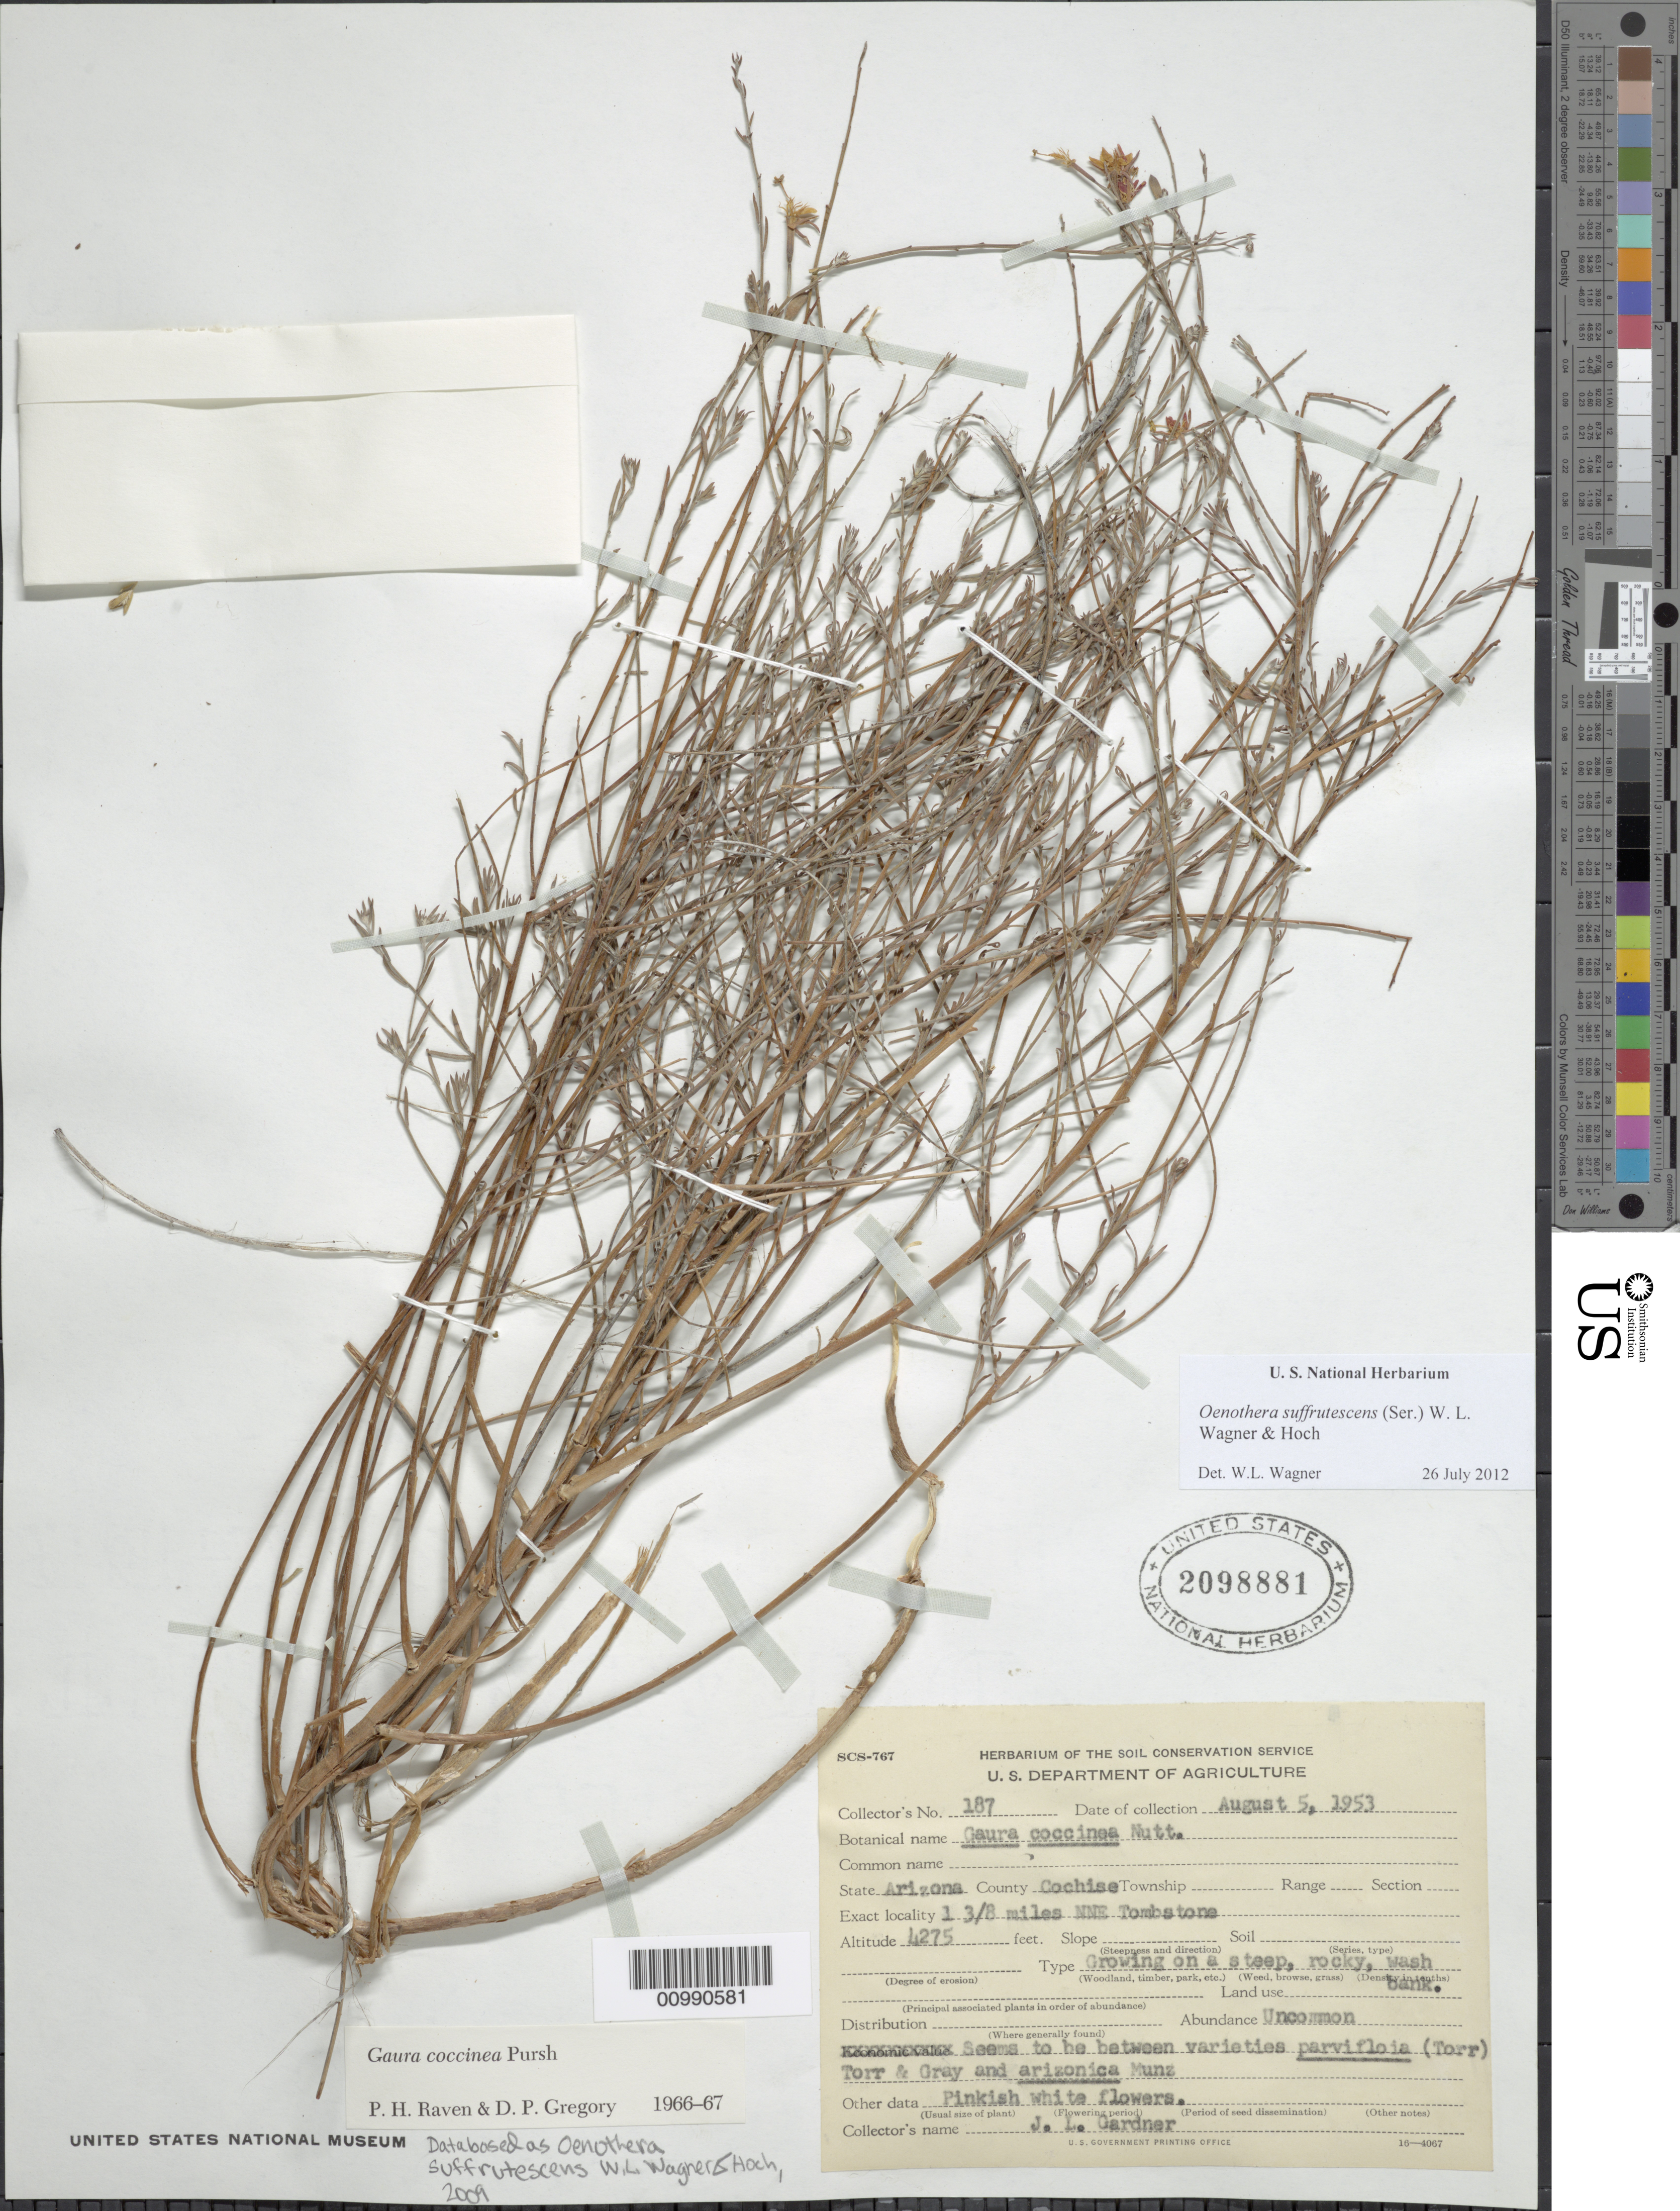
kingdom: Plantae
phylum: Tracheophyta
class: Magnoliopsida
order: Myrtales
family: Onagraceae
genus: Oenothera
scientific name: Oenothera suffrutescens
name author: (Ser.) W.L. Wagner & Hoch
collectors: J. L. Gardner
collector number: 187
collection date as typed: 05 Aug 1953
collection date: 1953-08-05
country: United States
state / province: Arizona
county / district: Cochise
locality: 1 3/8 mi. NE of Tombstone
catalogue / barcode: US 2098881